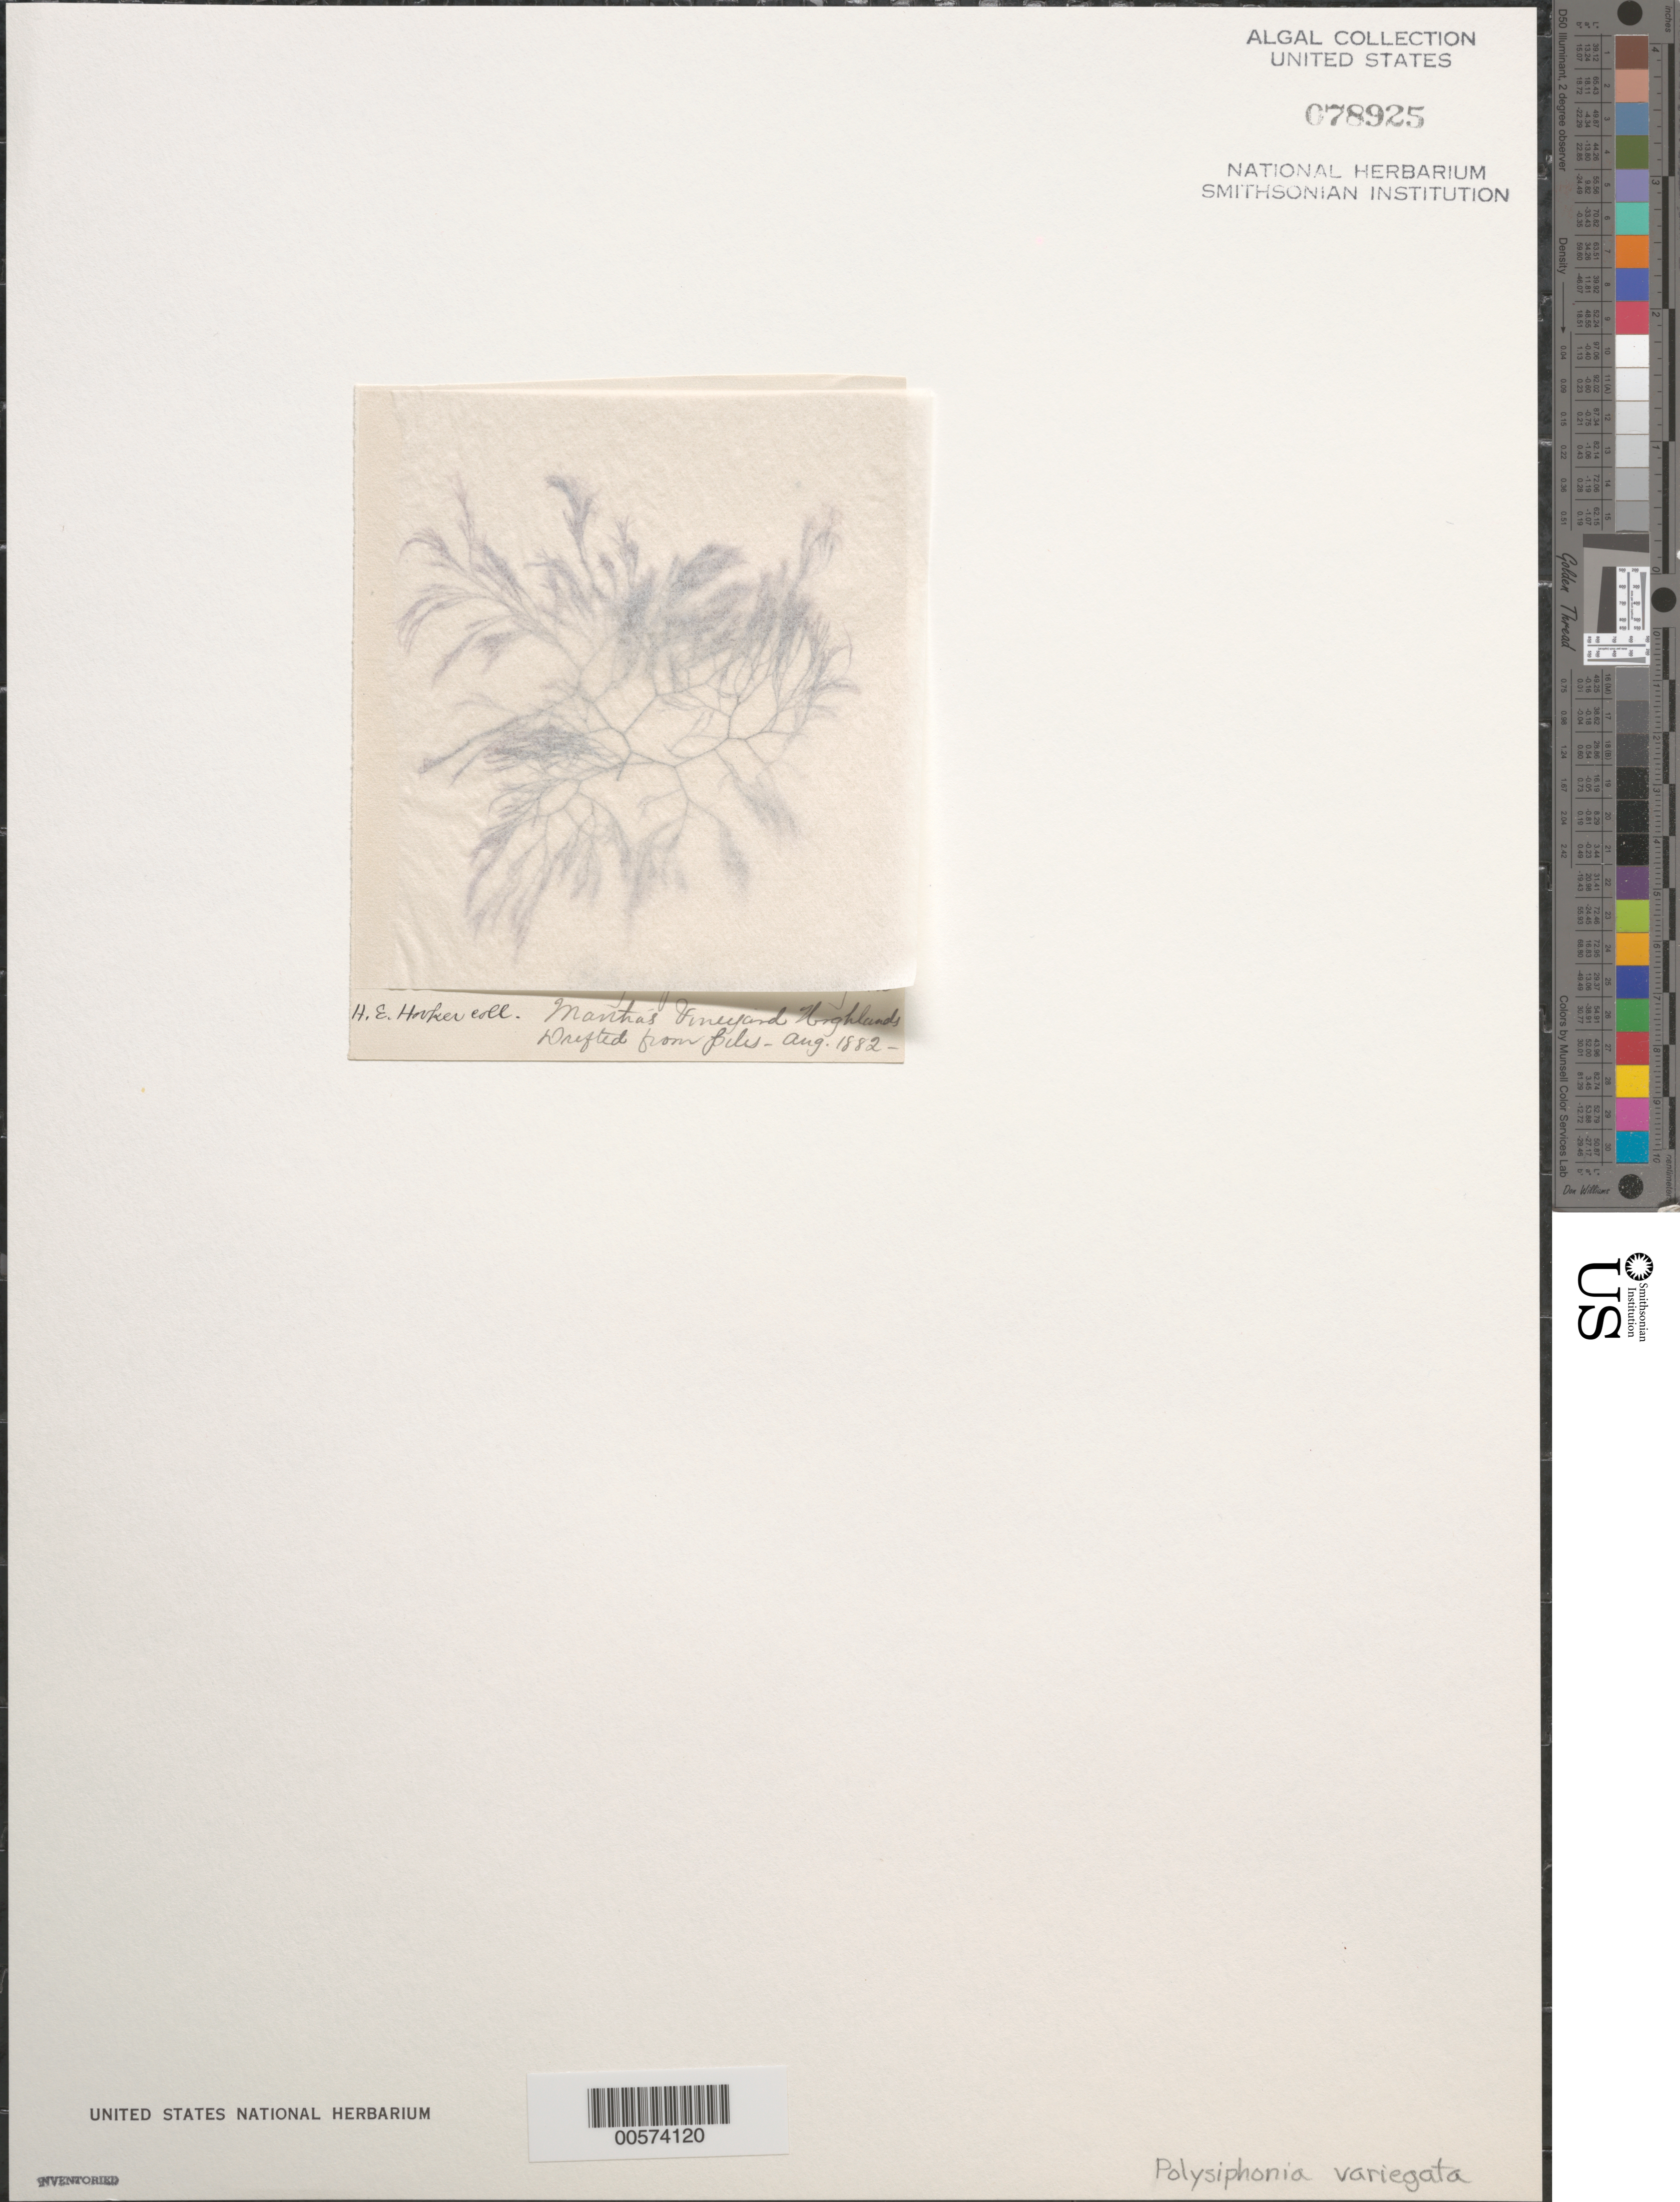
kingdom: Plantae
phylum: Rhodophyta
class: Florideophyceae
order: Ceramiales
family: Rhodomelaceae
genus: Carradoriella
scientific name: Carradoriella denudata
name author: (Dillwyn) Savoie & G.W. Saunders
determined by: Algae name updating Project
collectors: H. E. Hooker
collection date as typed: Aug 1882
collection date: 1882-08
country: United States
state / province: Massachusetts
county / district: Dukes County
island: Martha's Vineyard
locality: Vineyard Highlands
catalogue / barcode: US 78925